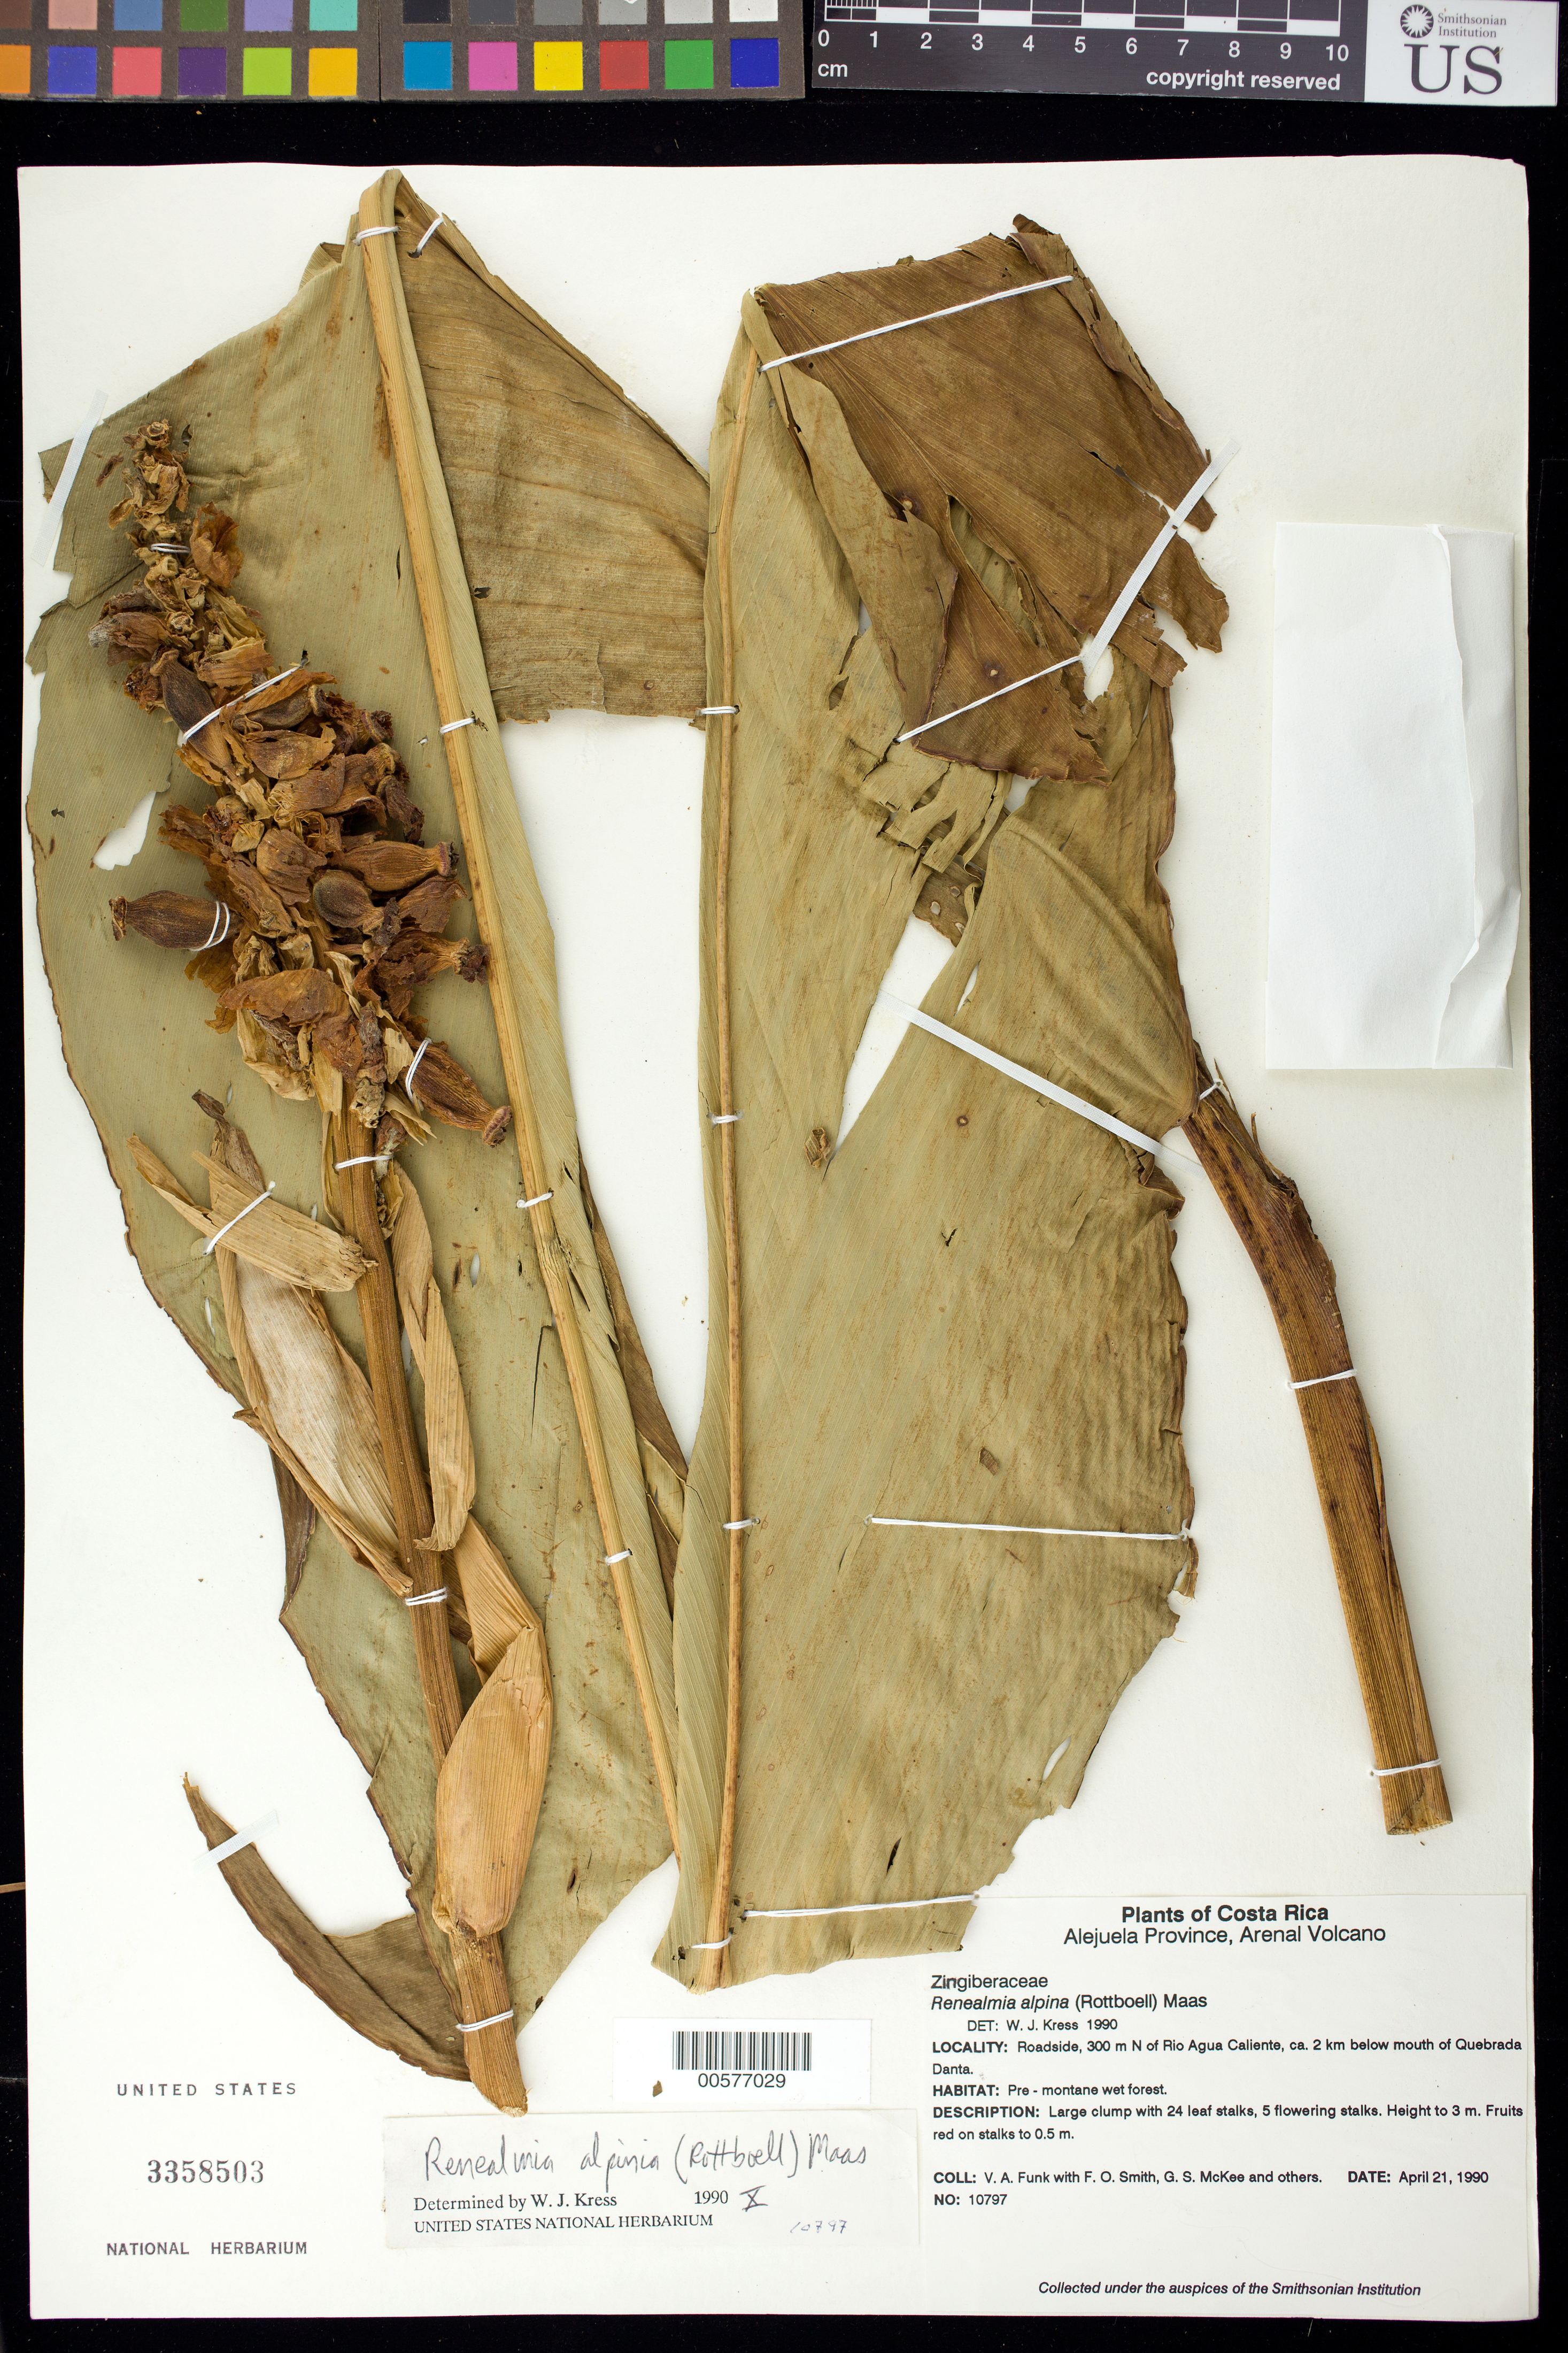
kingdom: Plantae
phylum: Tracheophyta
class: Liliopsida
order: Zingiberales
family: Zingiberaceae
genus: Renealmia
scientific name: Renealmia alpinia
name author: (Rottb.) Maas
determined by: Kress, W. J., (US), Smithsonian Institution - National Museum of Natural History (UNITED STATES)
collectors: V. Funk, F. Smith, G. S. McKee & et al.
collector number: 10797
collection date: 1990-04-21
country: Costa Rica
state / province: Alajuela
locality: Roadside, 300 m N of Rio Aguz Caliente; ca 2 km below mouth of Quebrada Danta. Arenal Volcano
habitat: Pre-montane wet forest.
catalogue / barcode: US 3358503